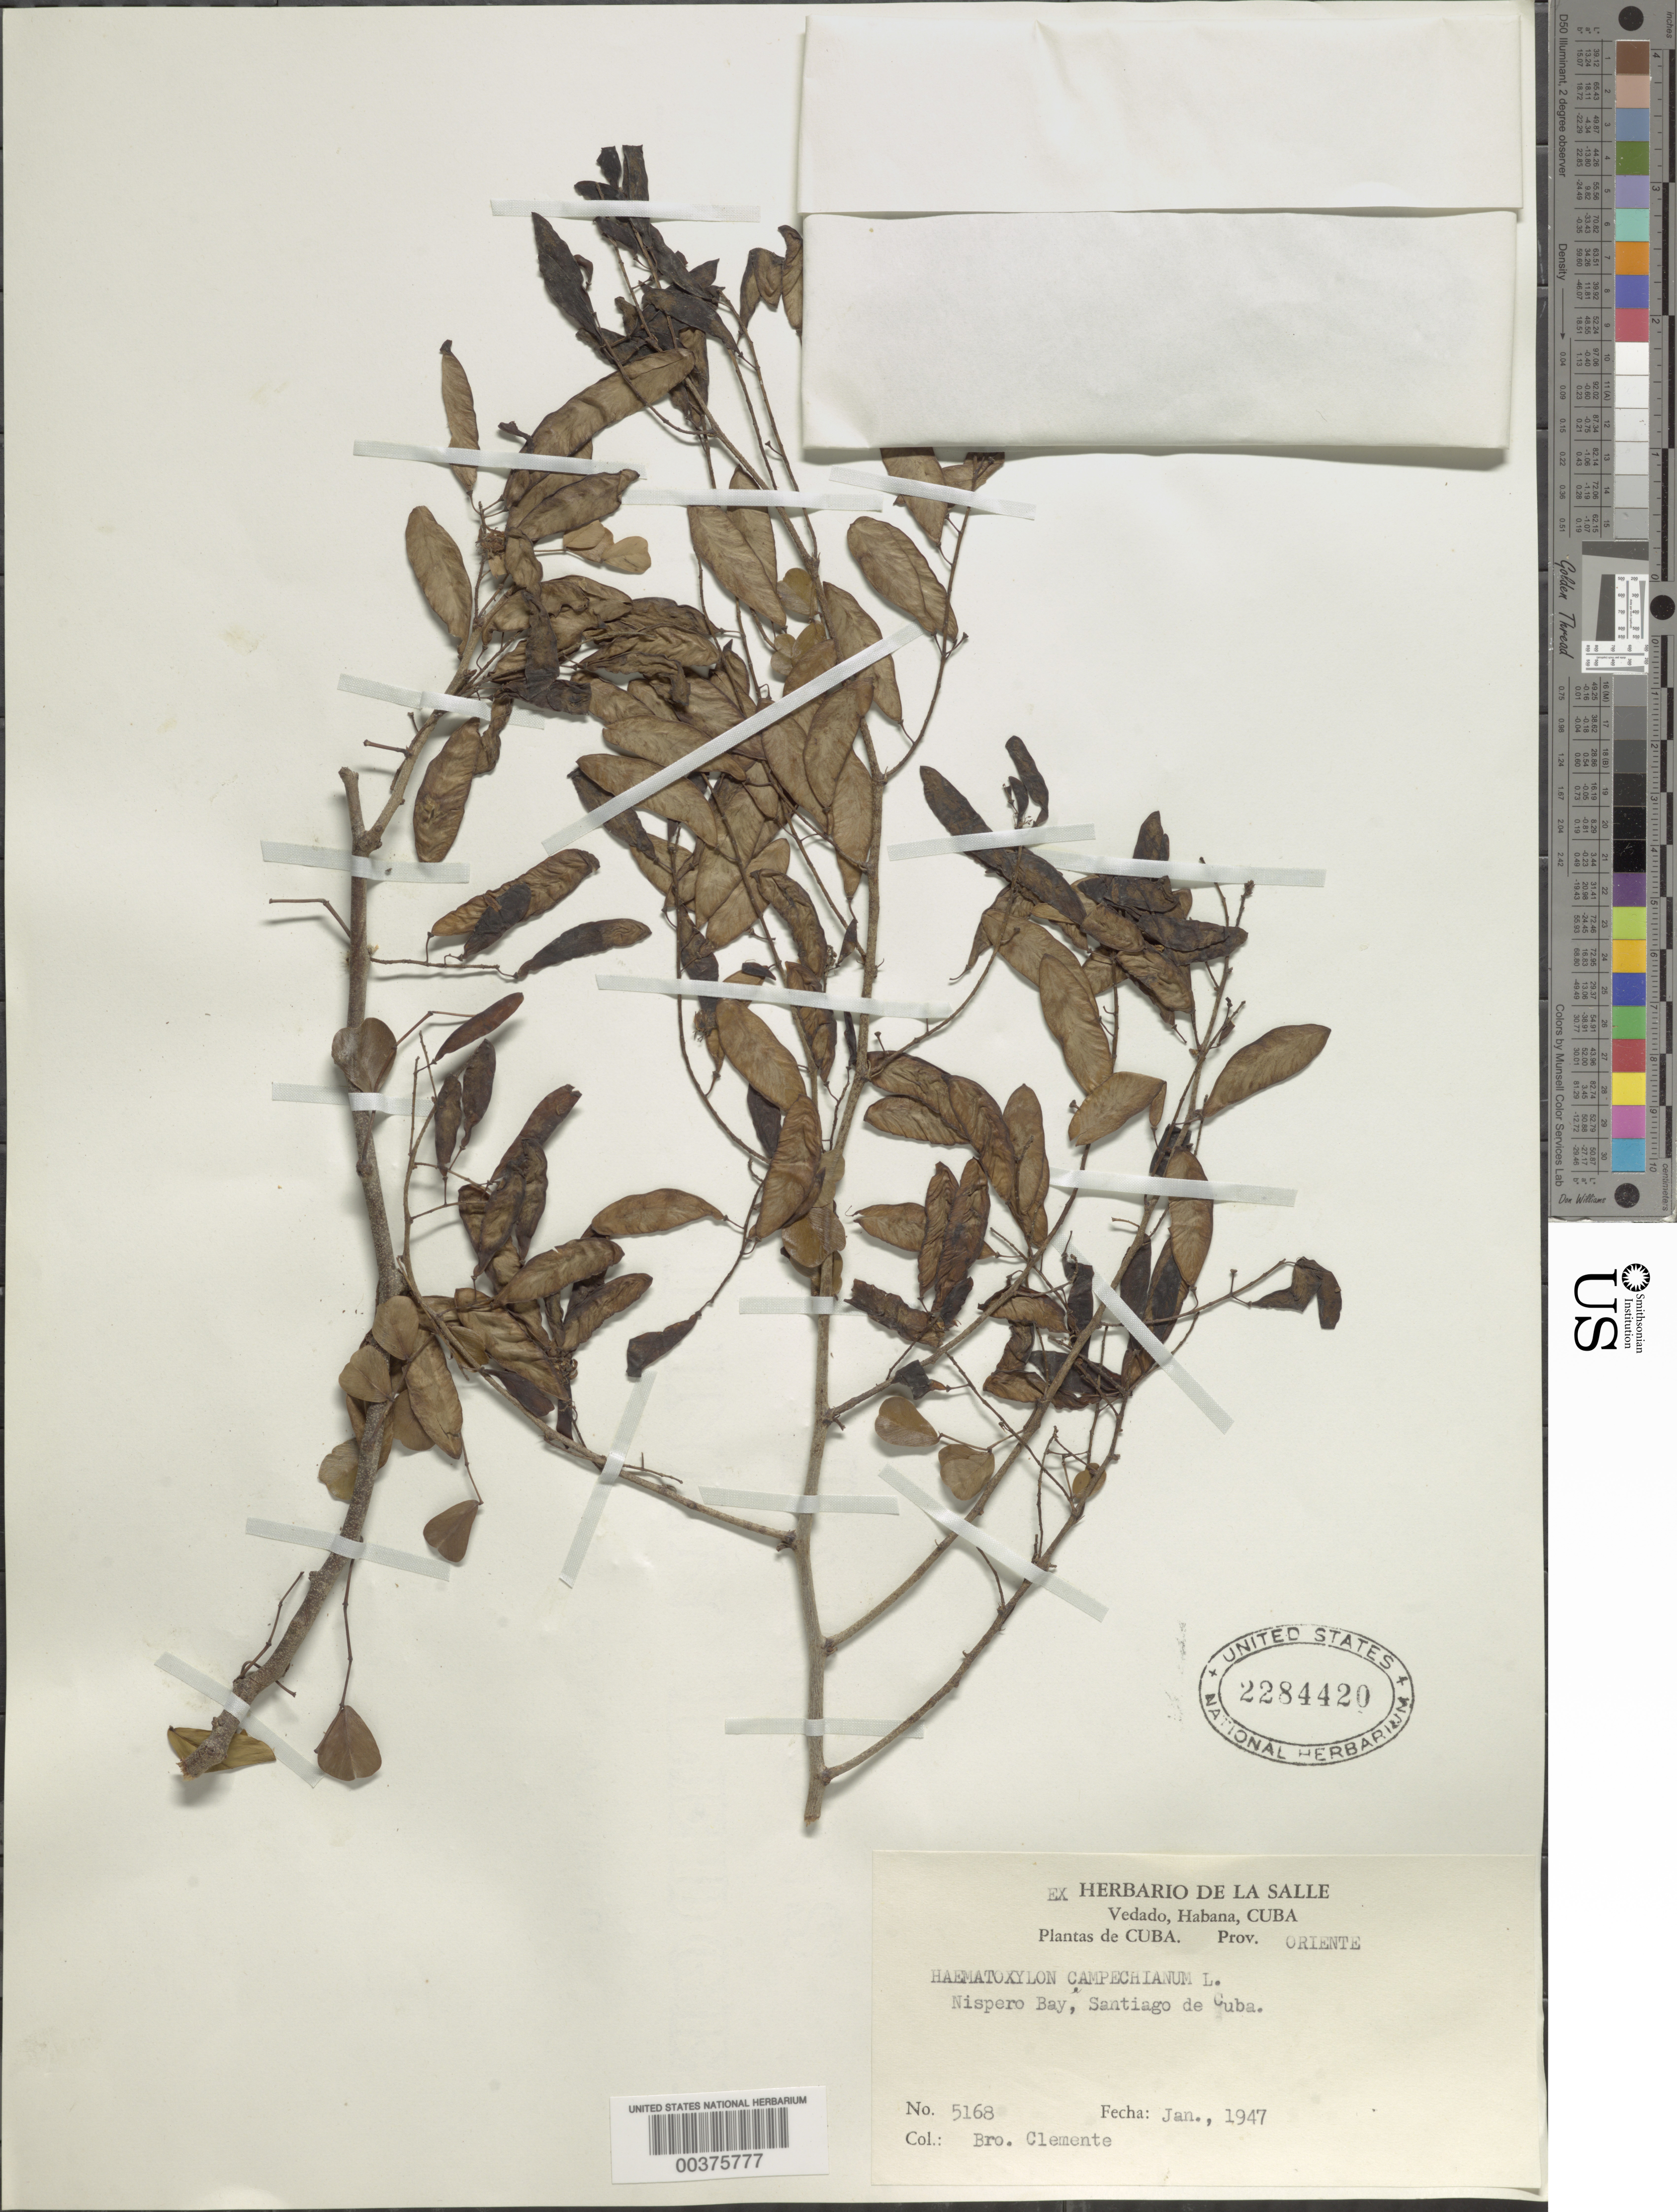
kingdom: Plantae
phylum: Tracheophyta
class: Magnoliopsida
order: Fabales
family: Fabaceae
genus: Haematoxylum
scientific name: Haematoxylum campechianum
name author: L.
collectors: B. Clement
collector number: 5168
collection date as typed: Jan 1947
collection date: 1947-01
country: Cuba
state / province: Oriente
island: Greater Antilles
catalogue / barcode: US 2284420